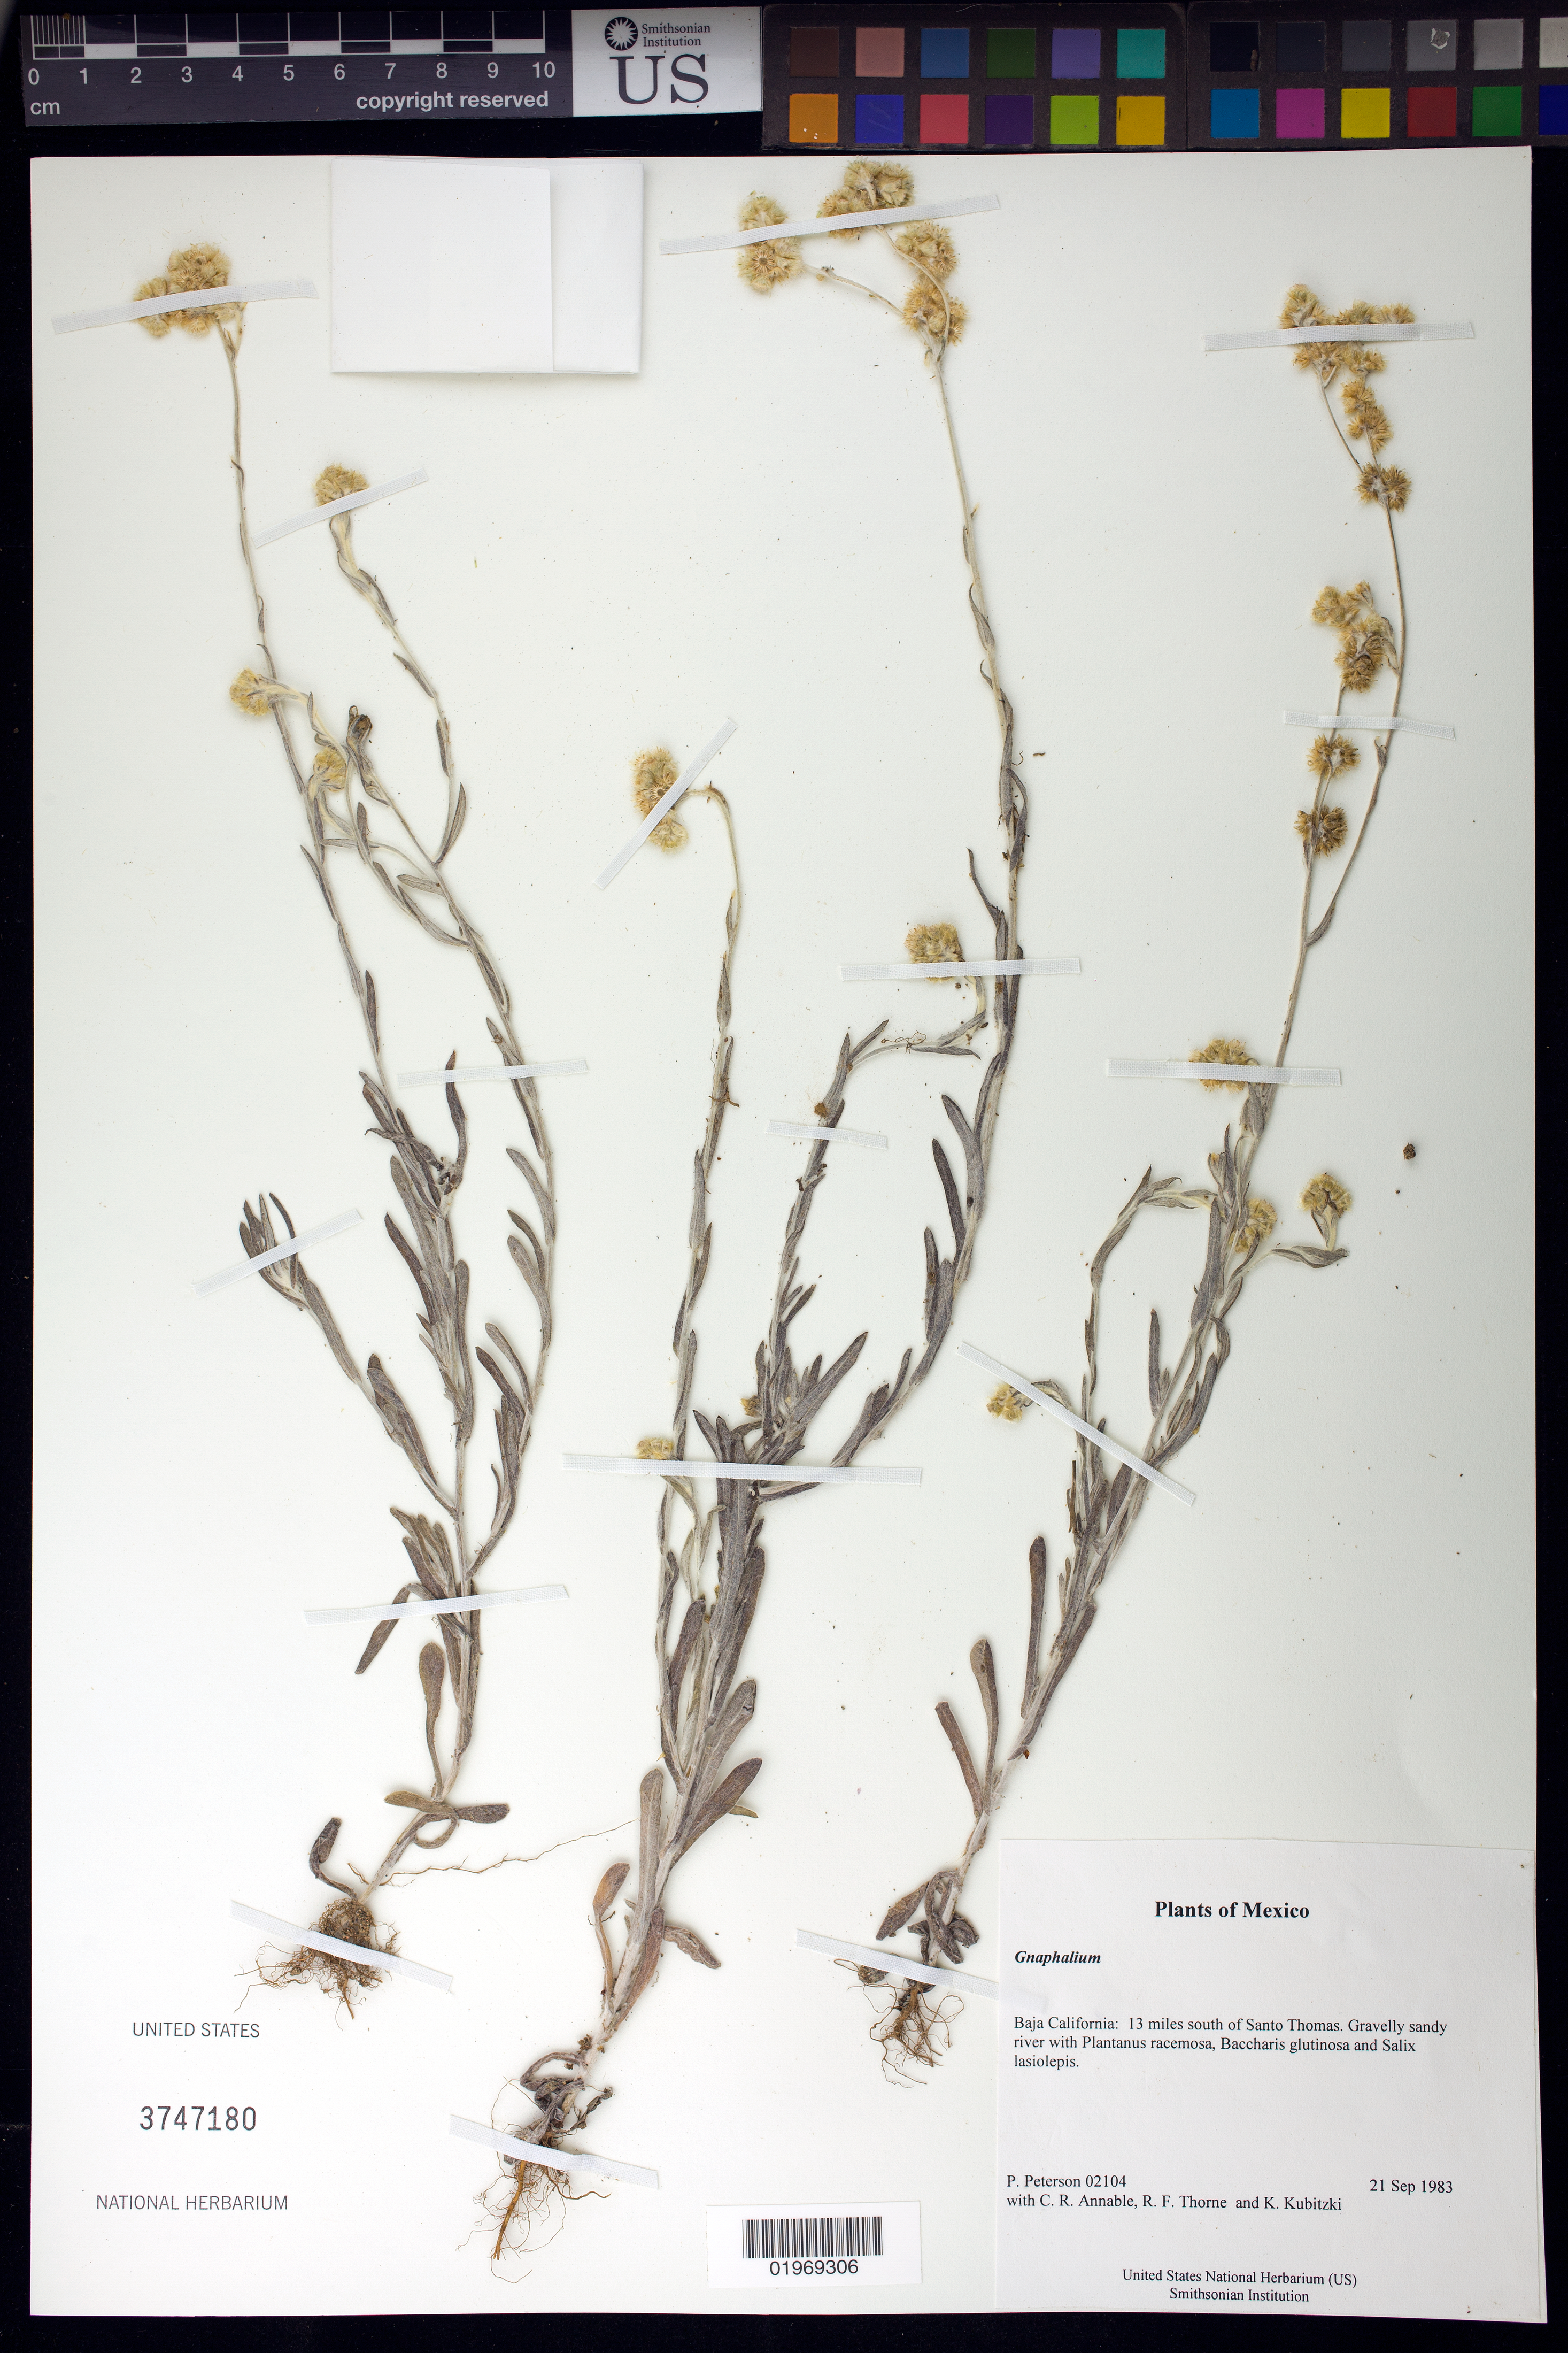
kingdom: Plantae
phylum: Tracheophyta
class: Magnoliopsida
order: Asterales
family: Asteraceae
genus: Gnaphalium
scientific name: Gnaphalium sp.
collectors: P. M. Peterson, C. R. Annable, R. F. Thorne & K. Kubitzki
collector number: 02104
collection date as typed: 21 Sep 1983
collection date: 1983-09-21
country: Mexico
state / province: Baja California Norte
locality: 13 miles south of Santo Thomas.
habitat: Gravelly sandy river with Plantanus racemosa, Baccharis glutinosa and Salix lasiolepis.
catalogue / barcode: US 3747180